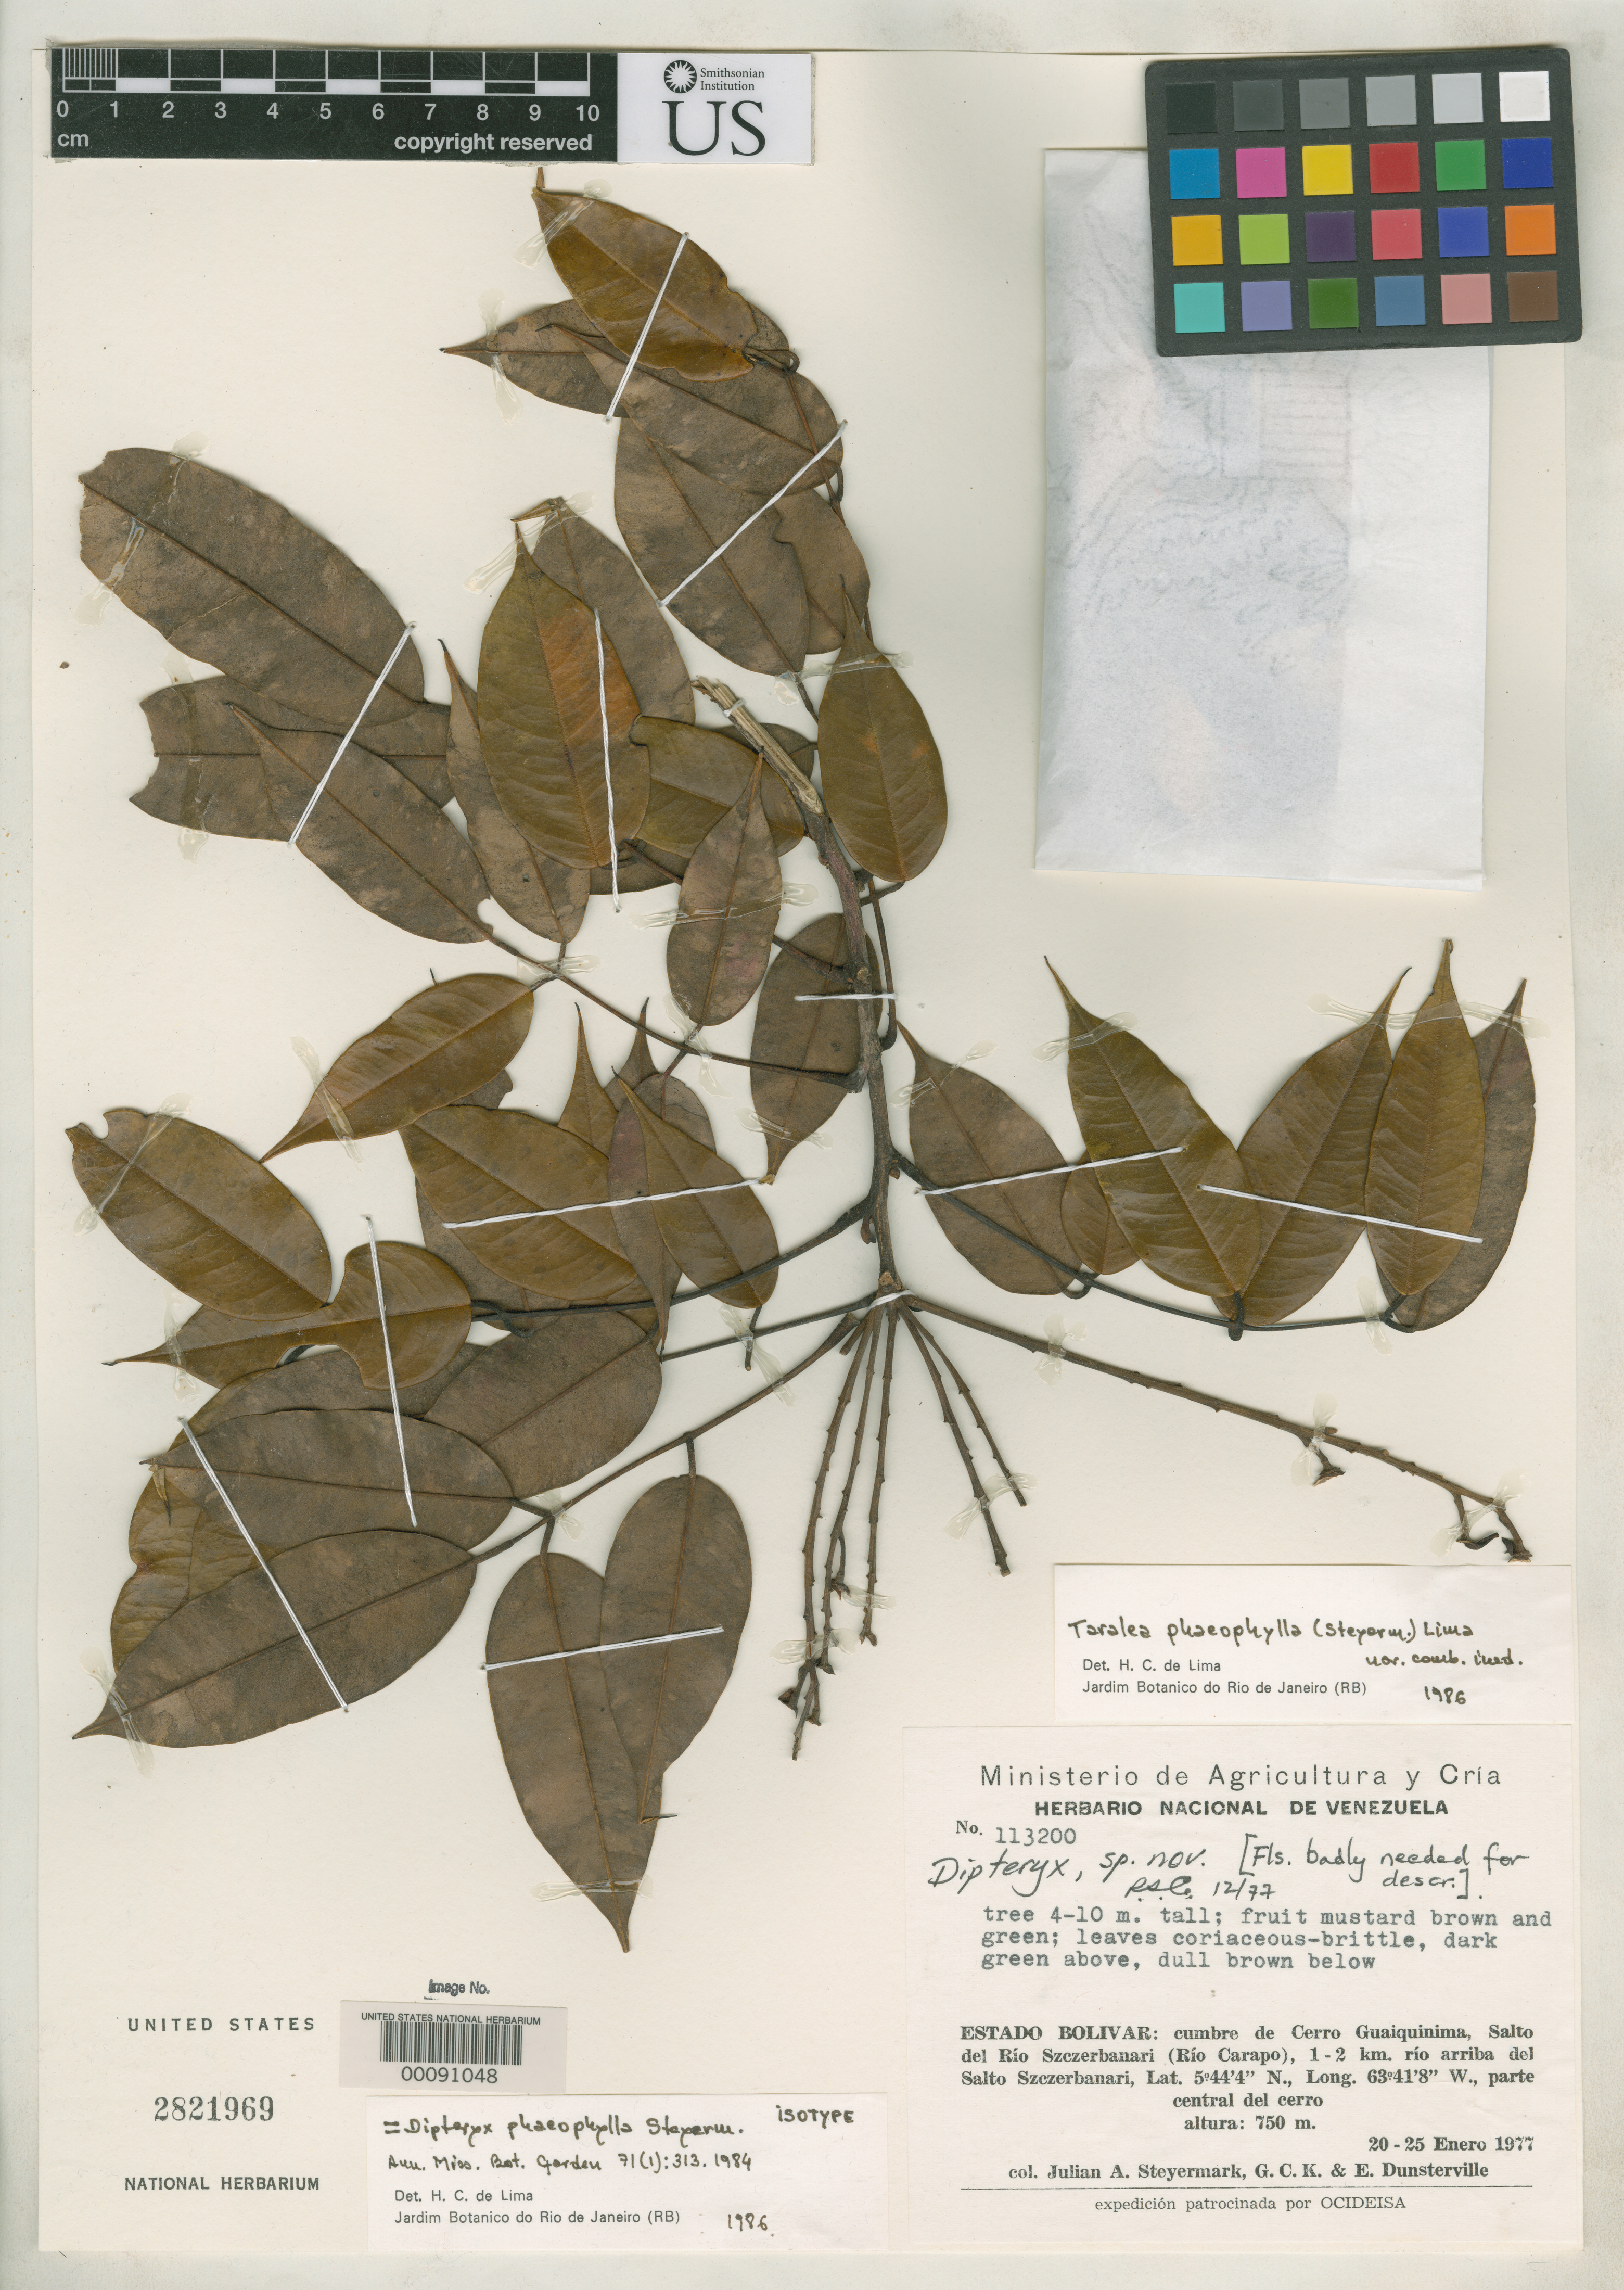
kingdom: Plantae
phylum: Tracheophyta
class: Magnoliopsida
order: Fabales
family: Fabaceae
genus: Dipteryx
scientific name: Dipteryx phaeophylla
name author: Steyerm.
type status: Isotype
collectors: J. Steyermark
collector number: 113200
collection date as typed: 20 Jan 1977 to 25 Jan 1977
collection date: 1977-01-20/1977-01-25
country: Venezuela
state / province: Bolivar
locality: Cerro Guaiguinima, Salto de Rio Szczerbanari.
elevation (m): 750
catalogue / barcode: US 2821969